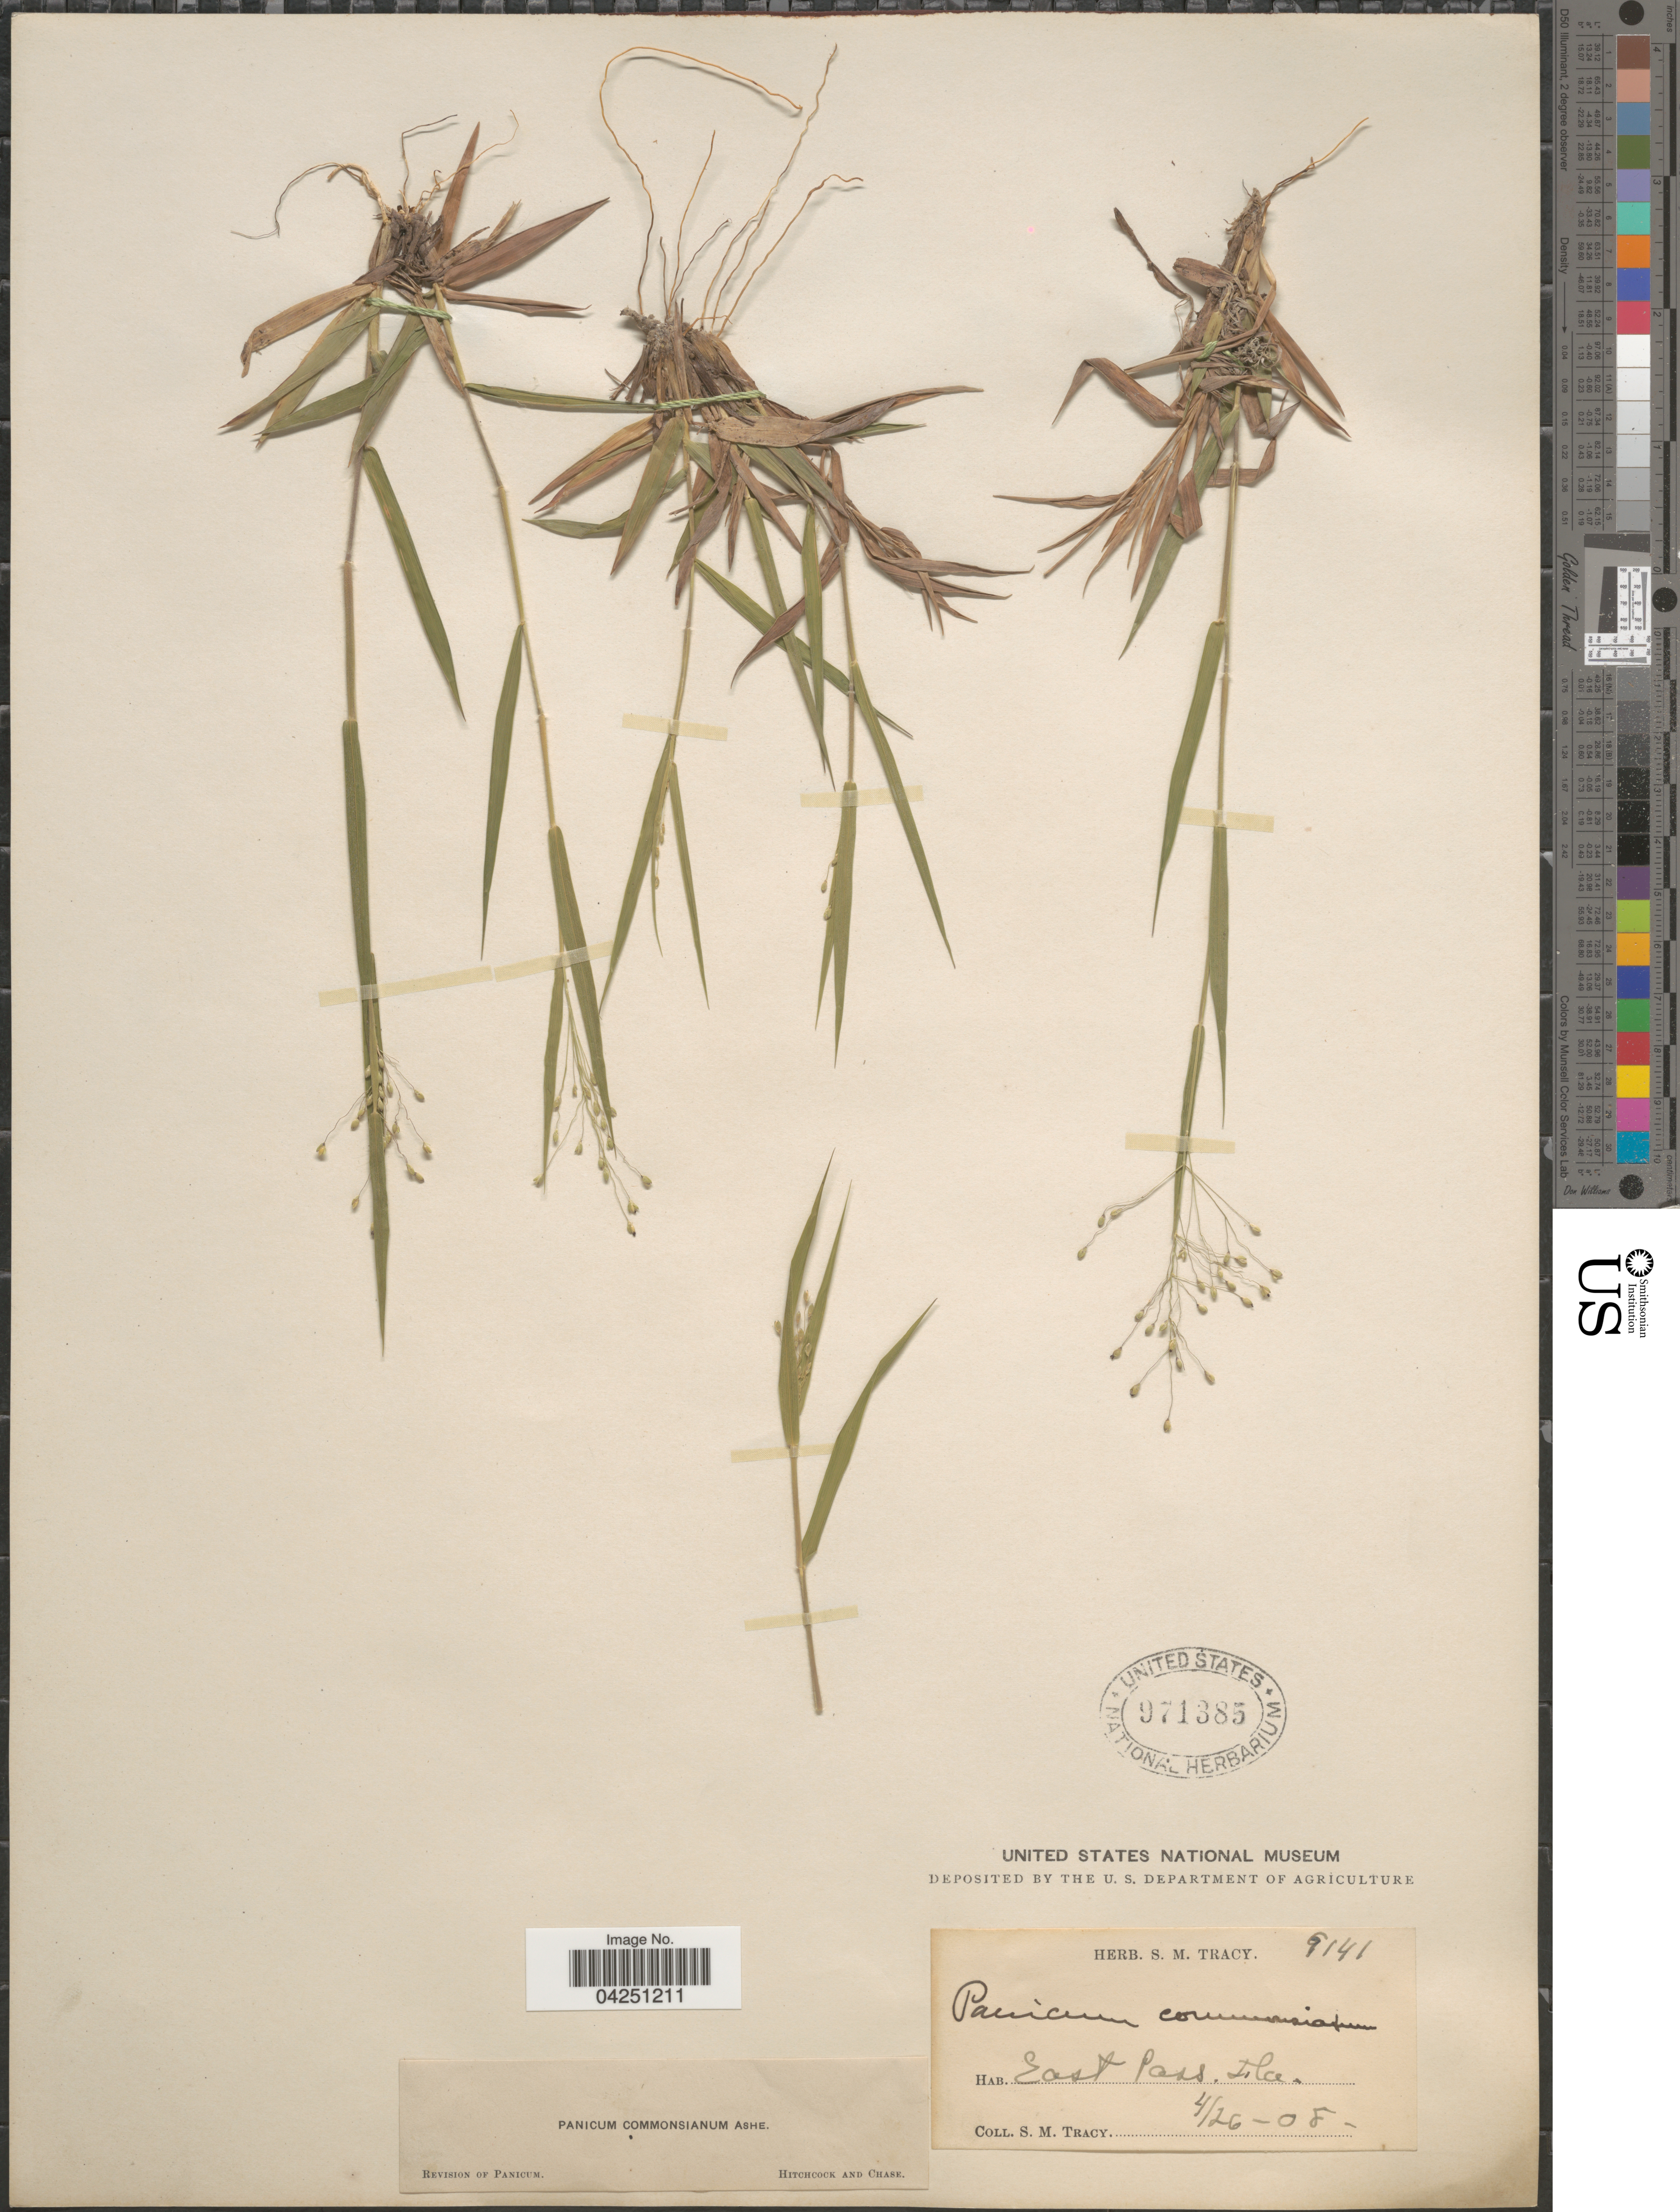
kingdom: Plantae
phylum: Tracheophyta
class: Liliopsida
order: Poales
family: Poaceae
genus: Dichanthelium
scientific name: Dichanthelium acuminatum var. acuminatum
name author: (Sw.) Gould & C.A. Clark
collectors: S. M. Tracy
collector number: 9141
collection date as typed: Transcribed d/m/y: 26/4/8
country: United States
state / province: Florida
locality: East Pass.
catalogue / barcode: US 971385